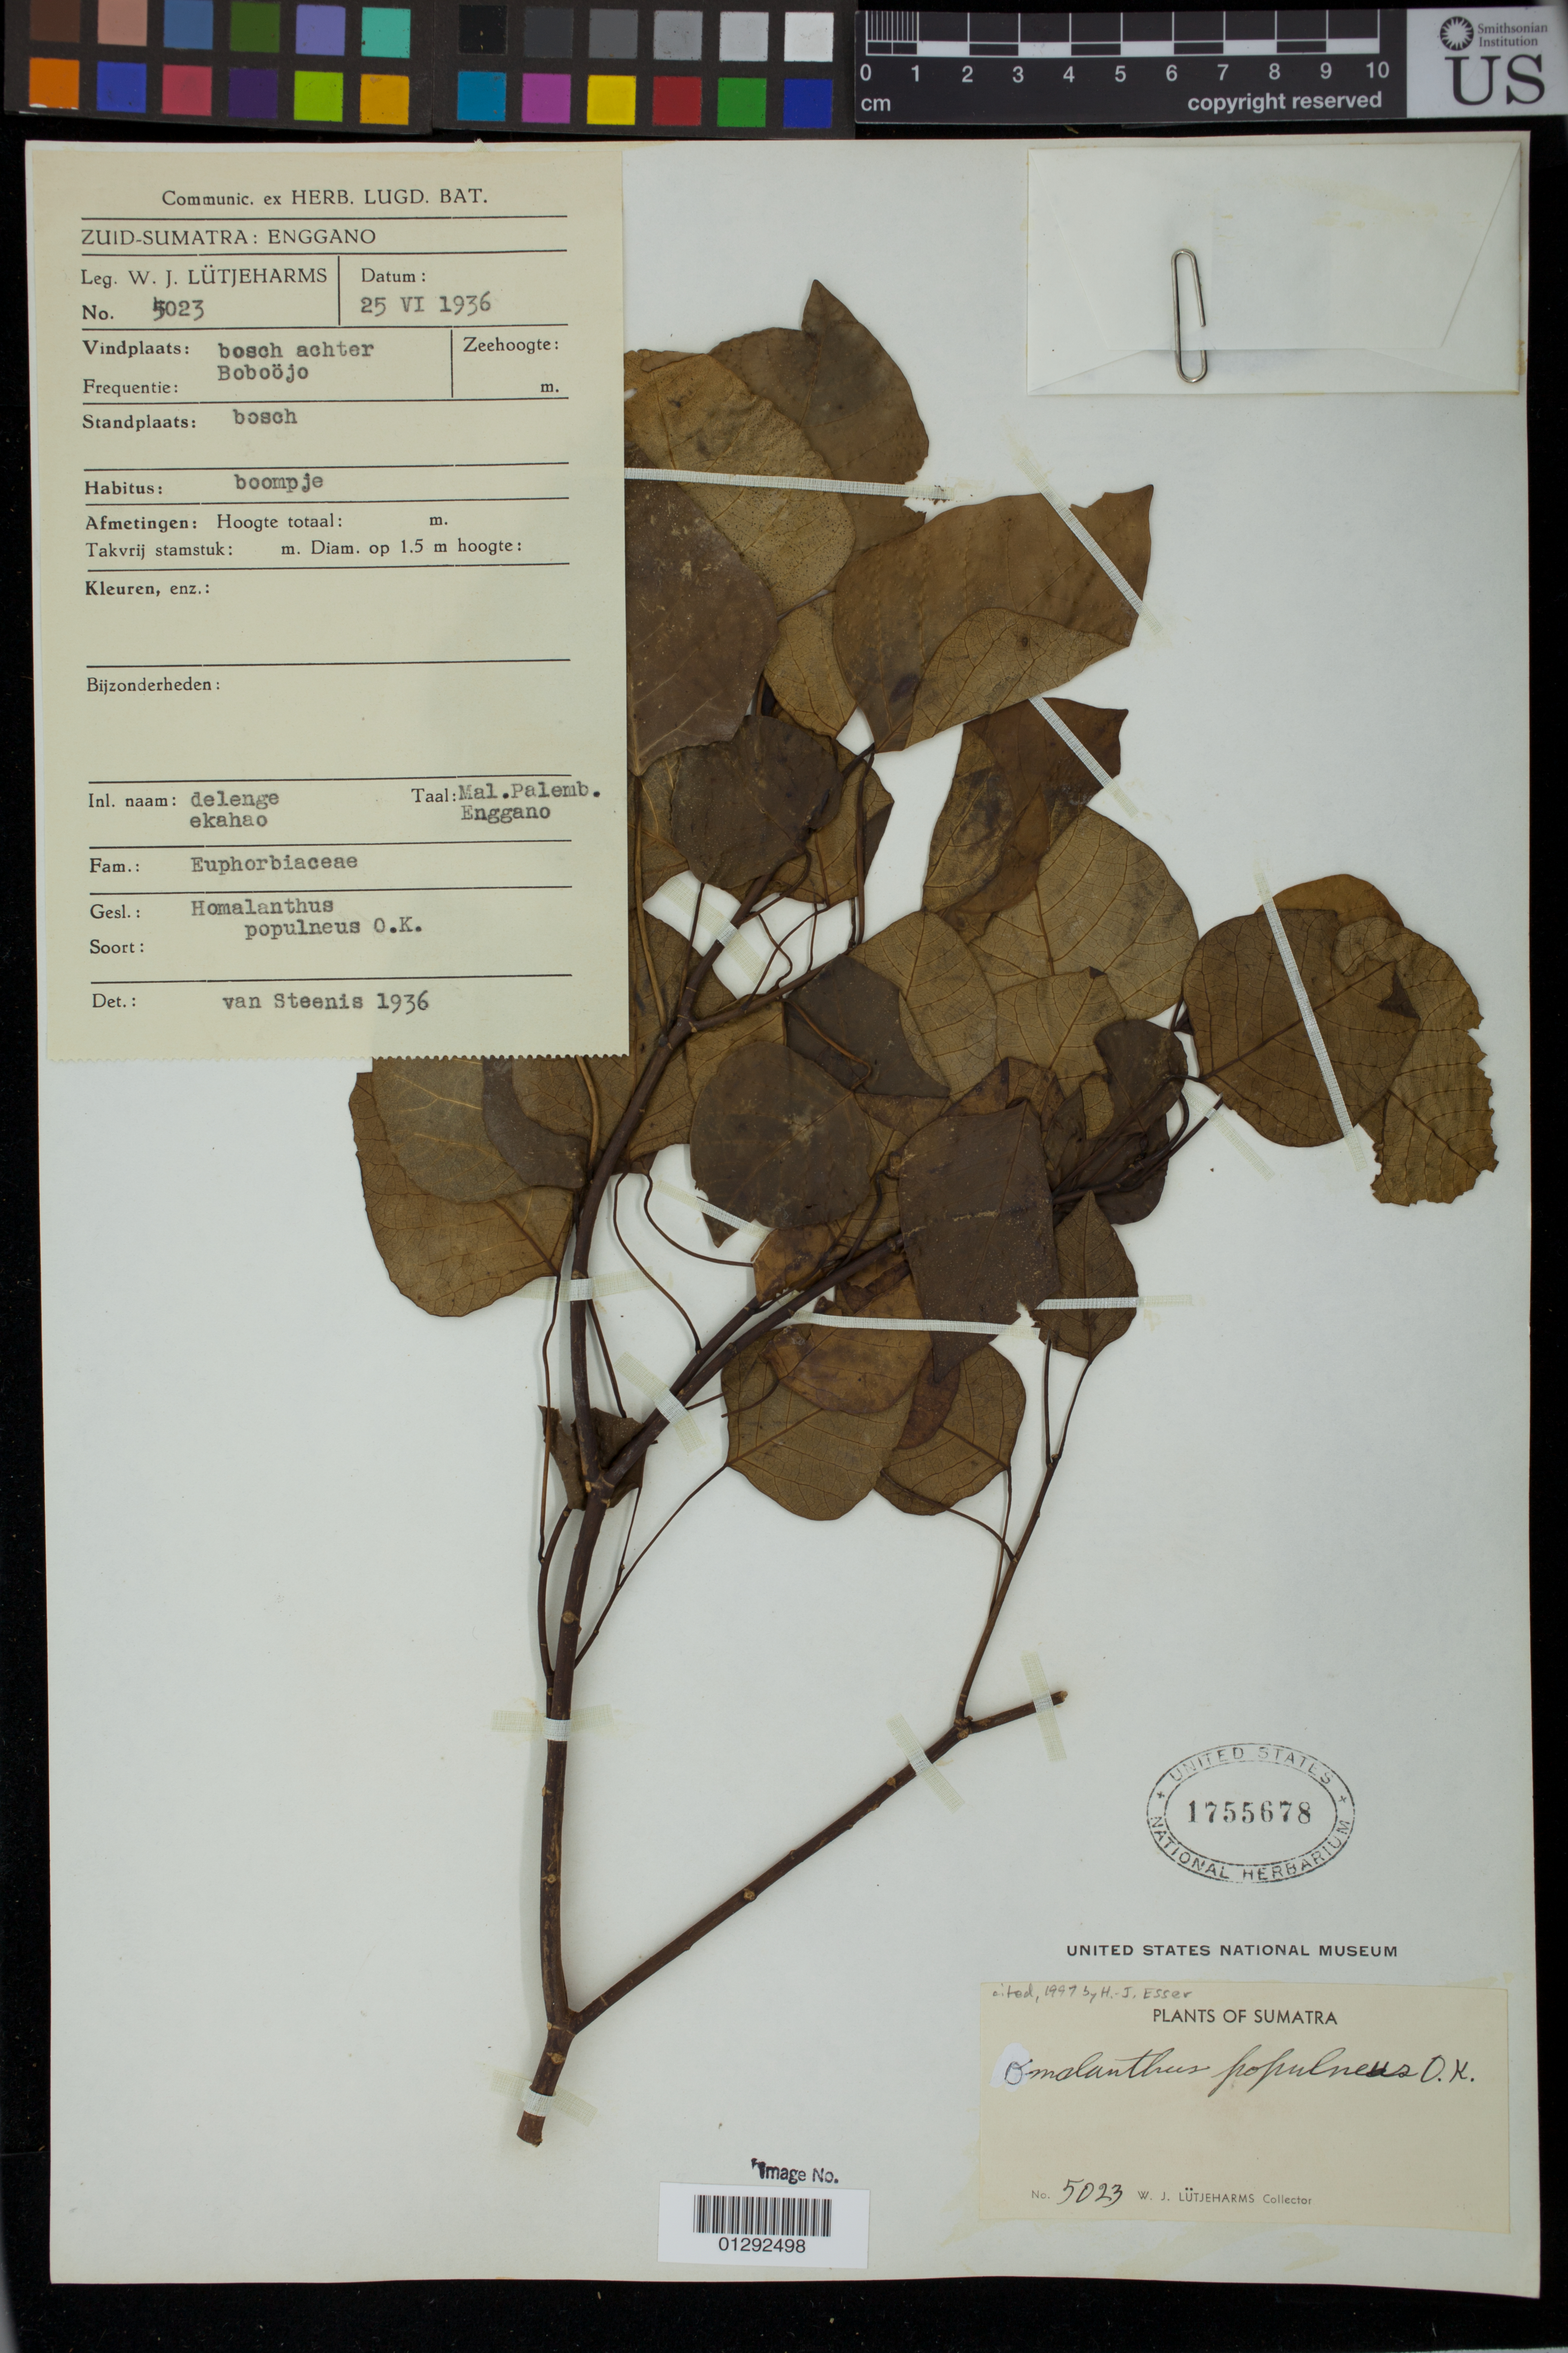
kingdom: Plantae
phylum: Tracheophyta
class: Magnoliopsida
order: Malpighiales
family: Euphorbiaceae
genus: Homalanthus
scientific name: Homalanthus populneus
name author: (Geiseler) Kuntze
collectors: W. Lutjeharms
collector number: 5023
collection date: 1936-06-25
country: Indonesia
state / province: Sumatra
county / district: Sumatera Selatan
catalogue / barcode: US 1755678